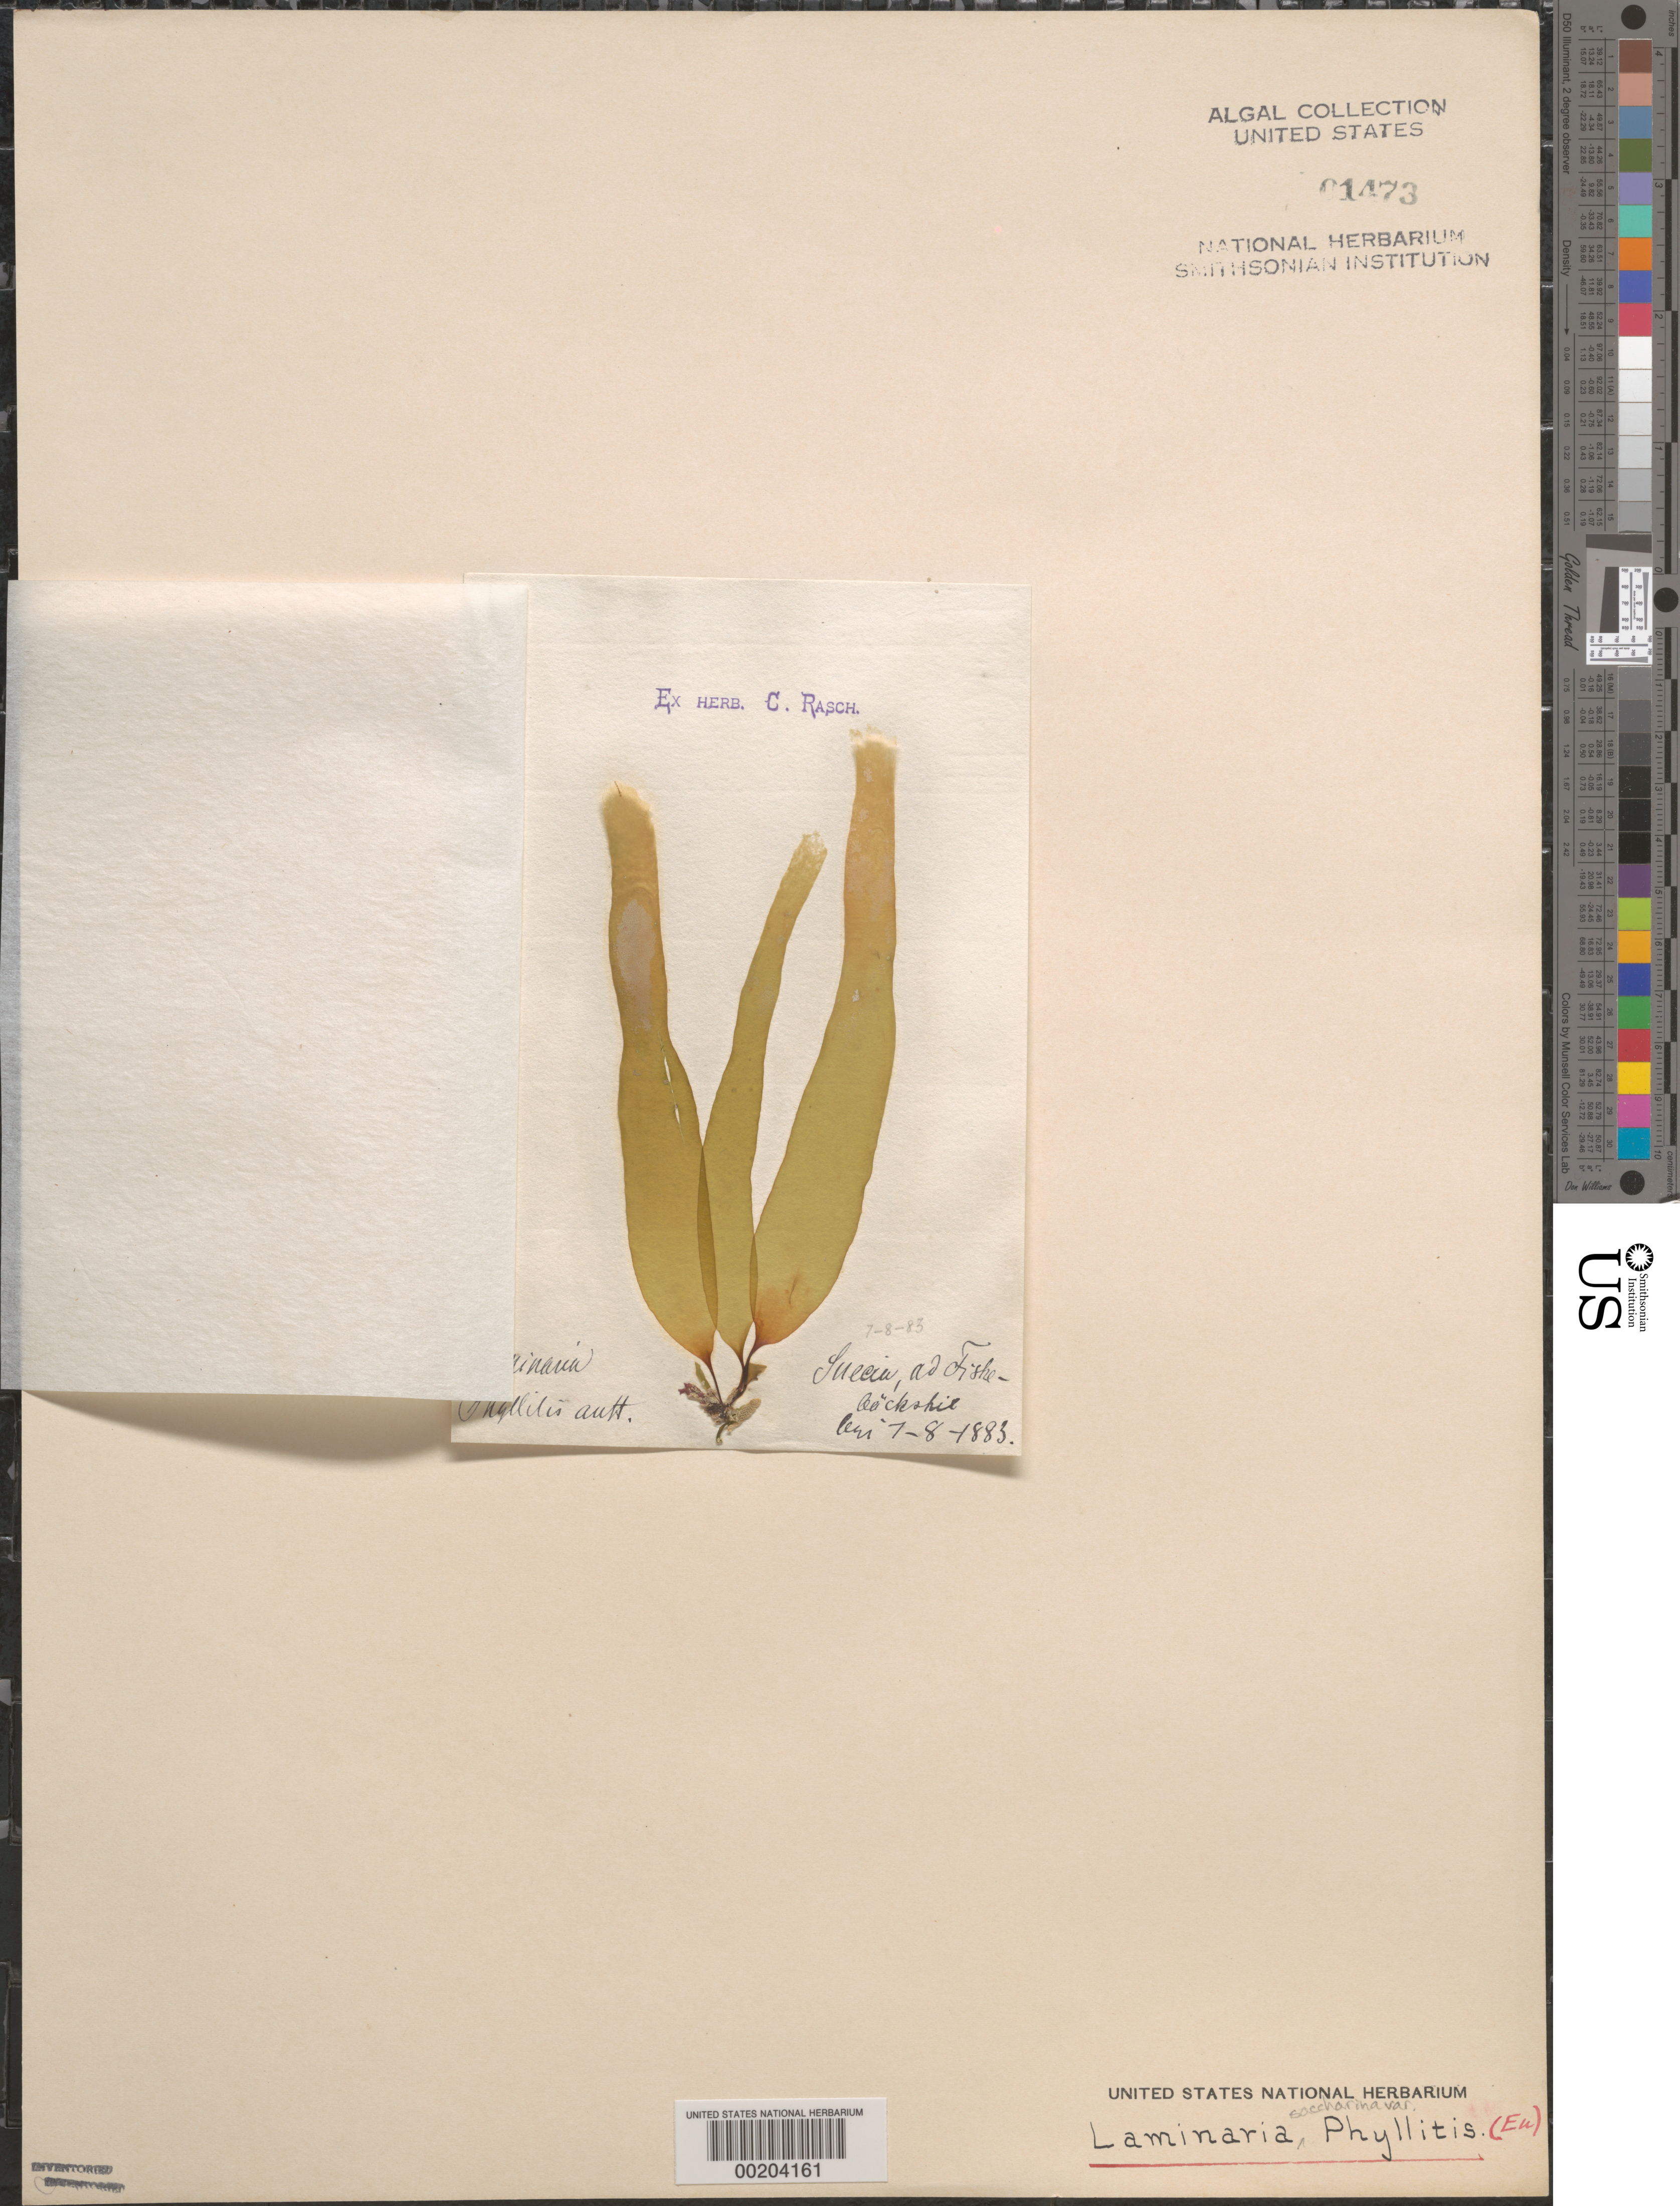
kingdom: Chromista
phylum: Ochrophyta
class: Phaeophyceae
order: Laminariales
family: Laminariaceae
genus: Saccharina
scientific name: Saccharina latissima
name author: C.E. Lane et al.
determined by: Algae name updating Project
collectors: C. Rasch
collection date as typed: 07 Aug 1883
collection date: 1883-08-07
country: Sweden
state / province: Västra Götaland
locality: Fiskebackskil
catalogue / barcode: US 1473